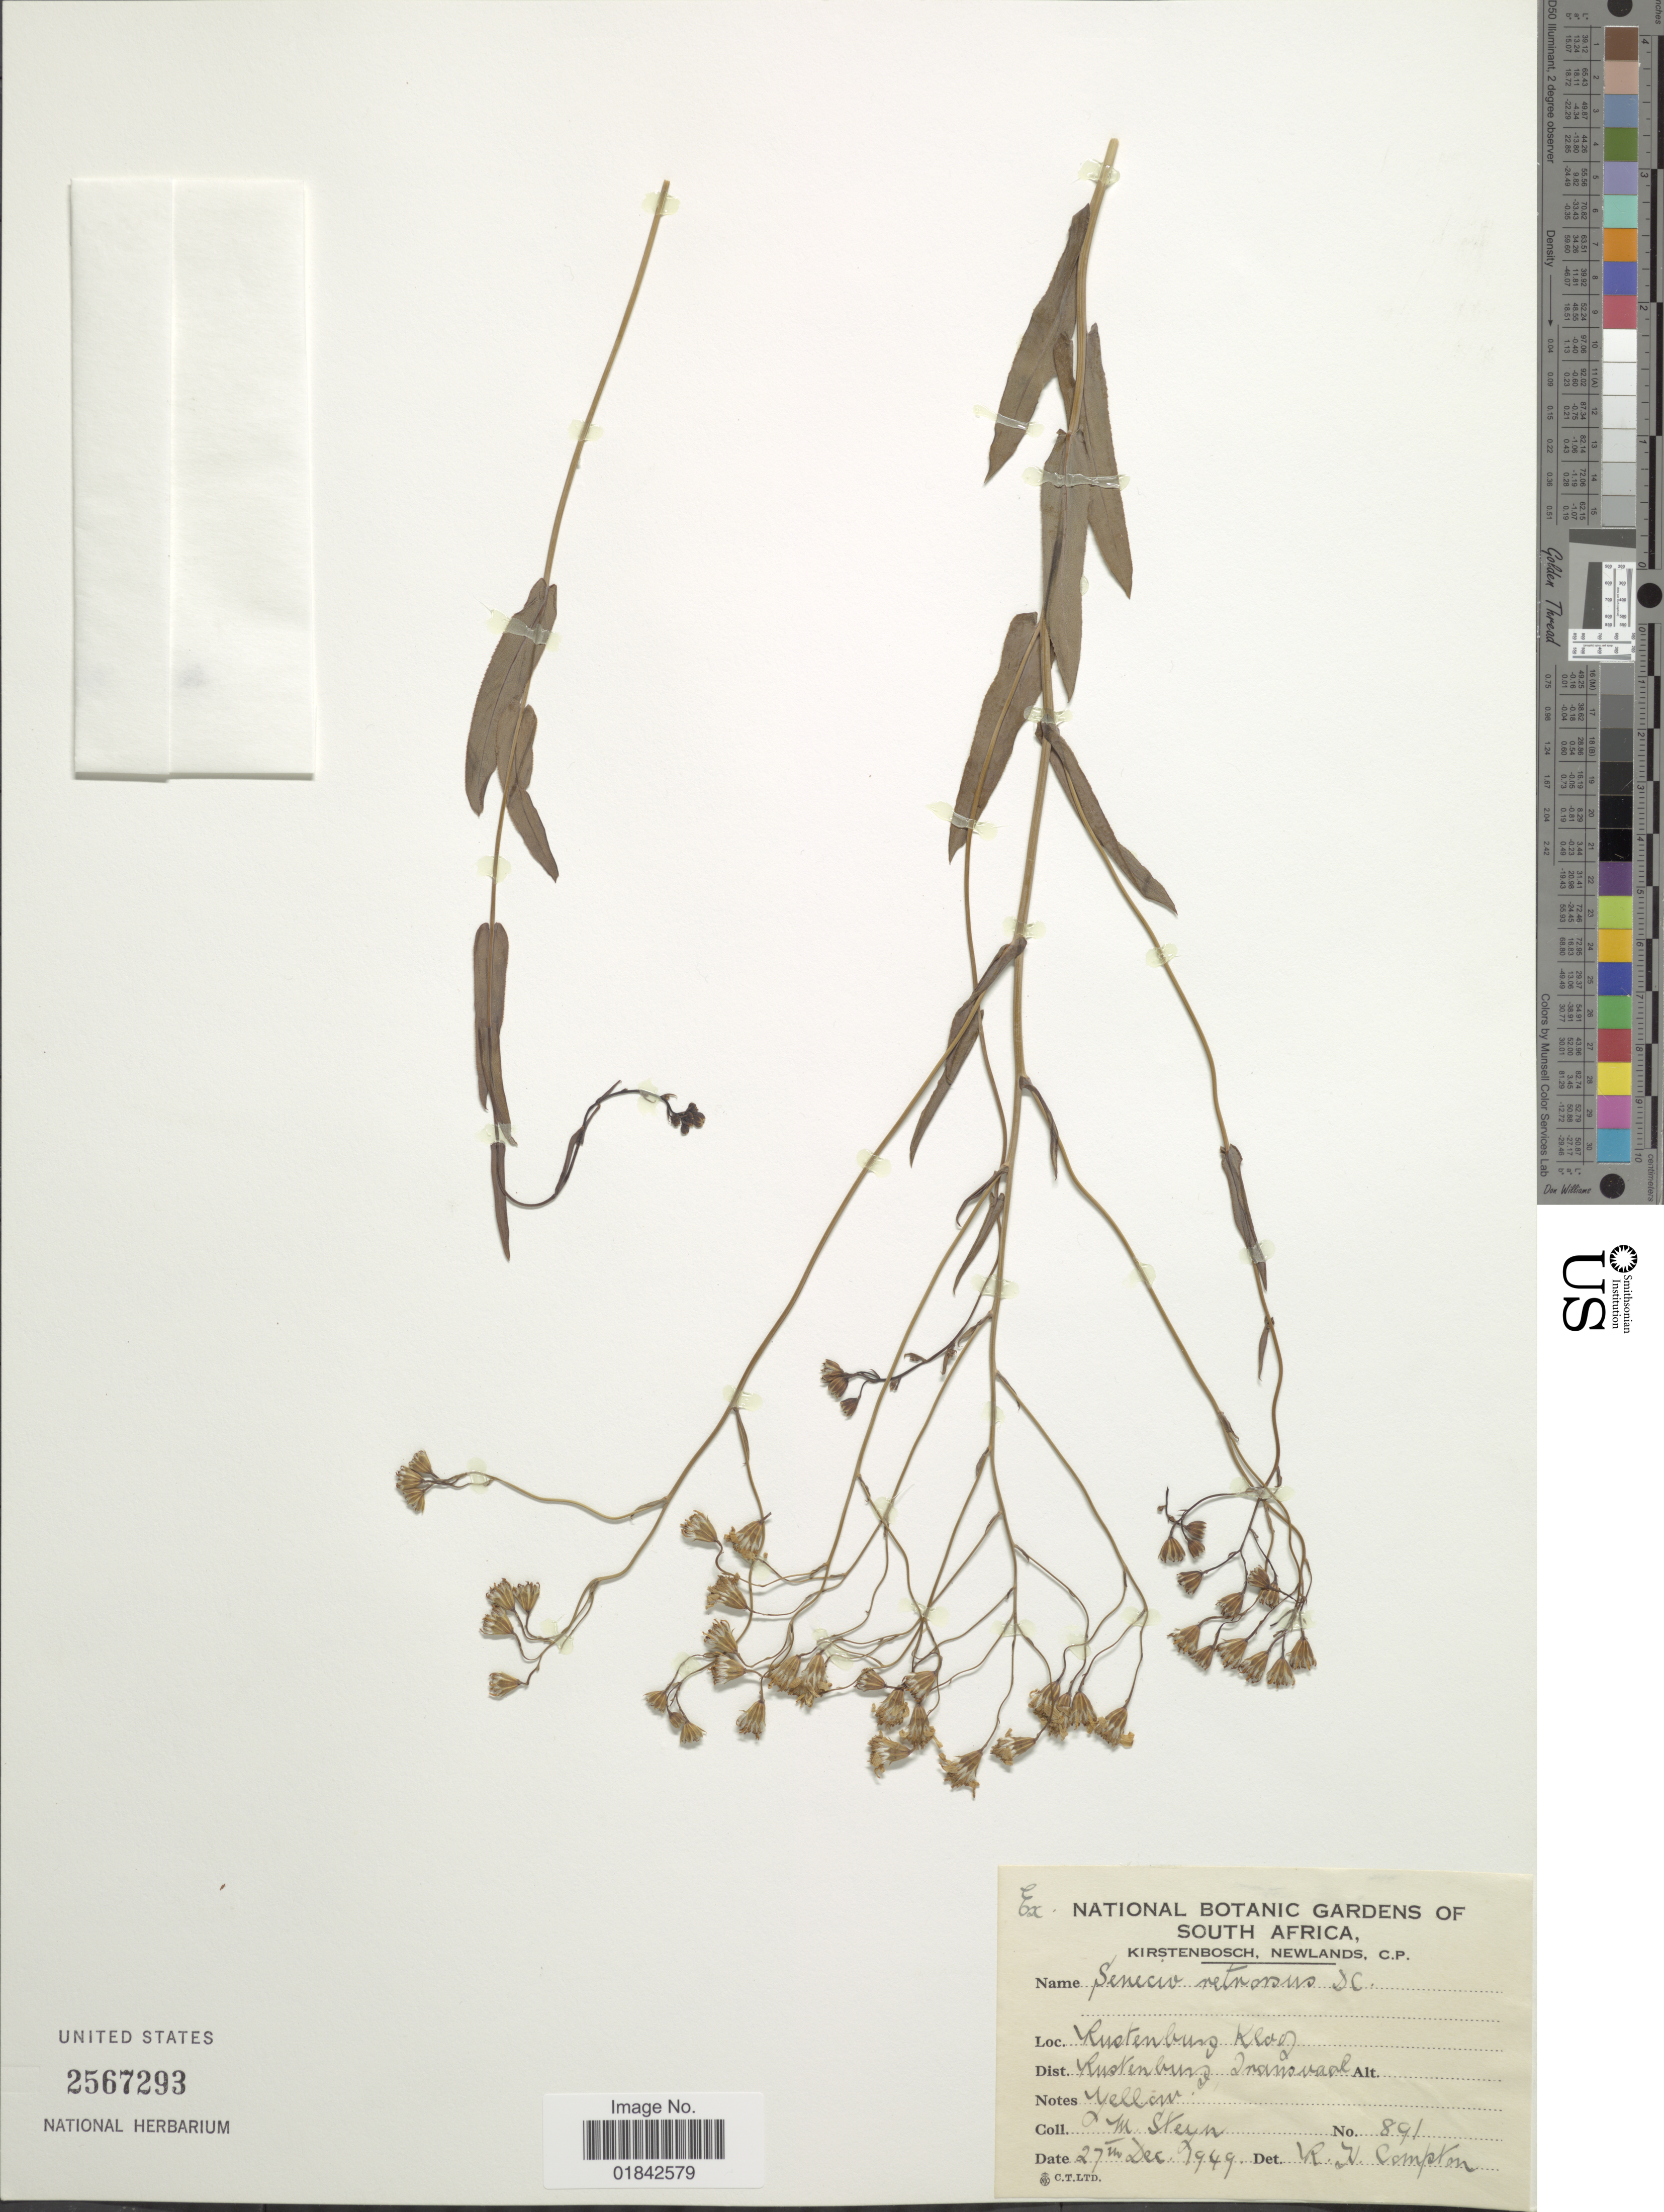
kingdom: Plantae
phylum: Tracheophyta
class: Magnoliopsida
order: Asterales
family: Asteraceae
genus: Senecio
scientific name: Senecio retrorsus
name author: DC.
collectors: M. Steyn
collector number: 891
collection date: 1949-12-27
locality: Rustenburg Kloof, Rustenburg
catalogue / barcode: US 2567293